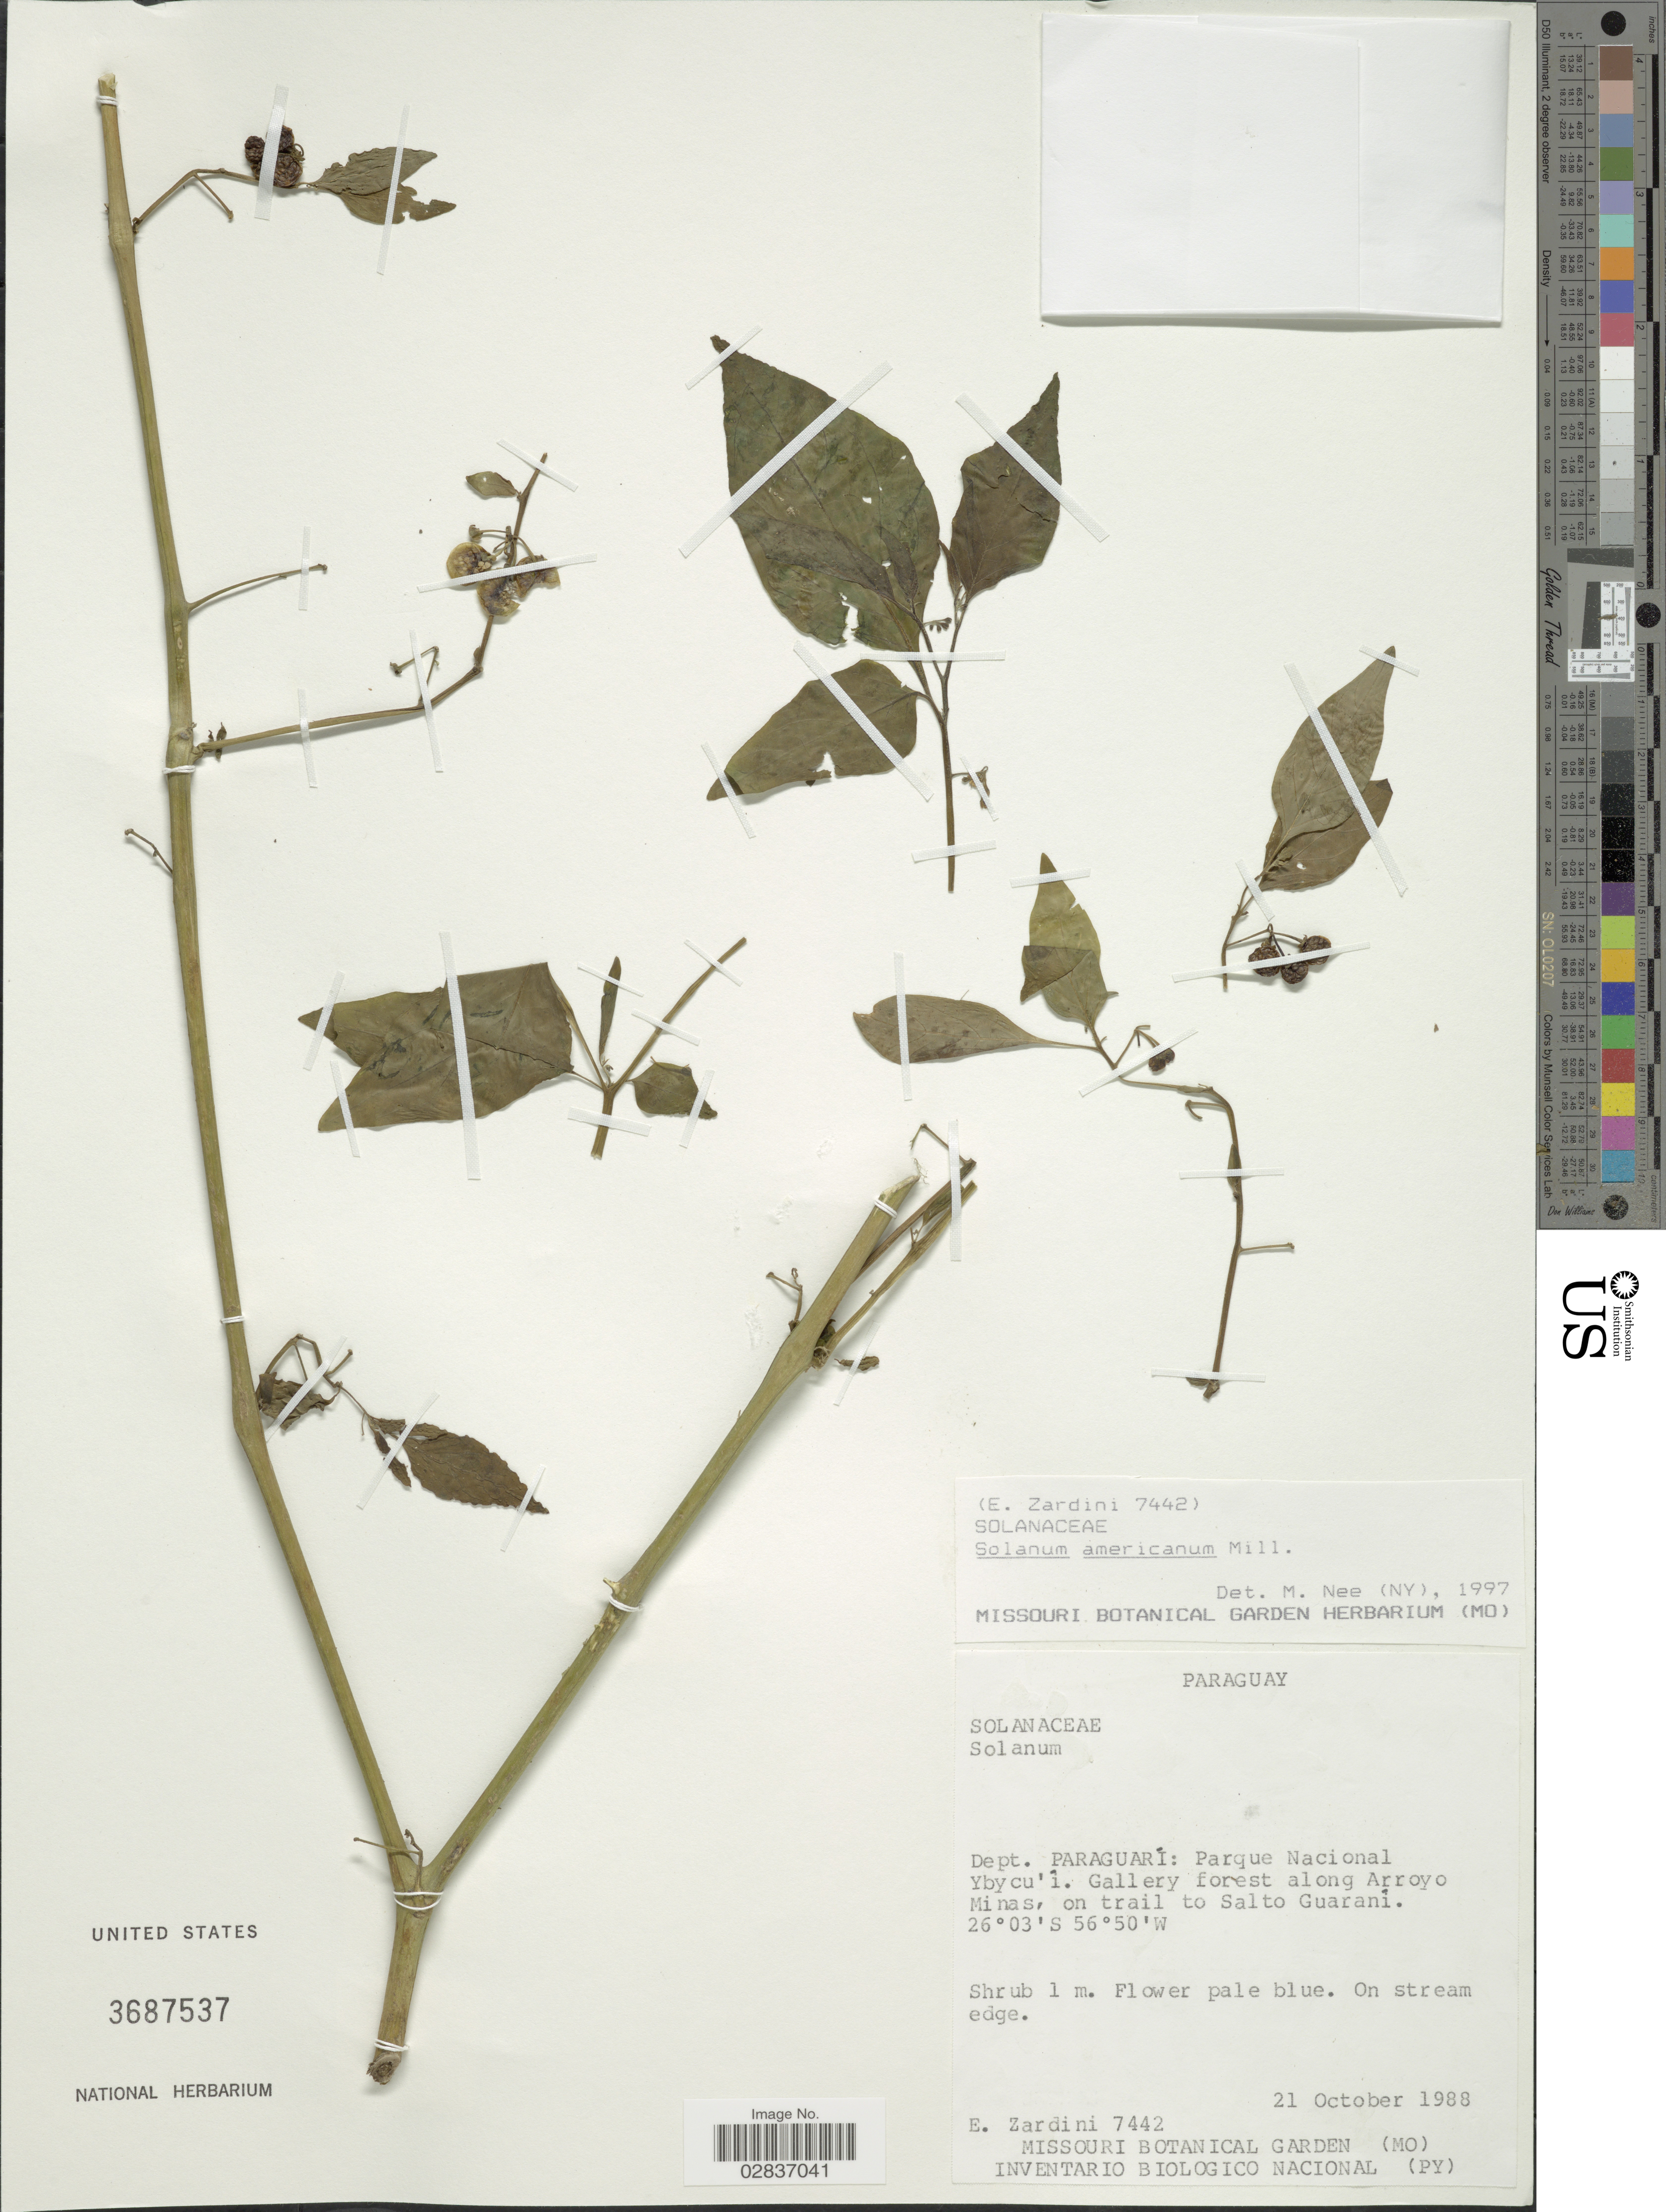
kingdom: Plantae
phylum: Tracheophyta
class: Magnoliopsida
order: Solanales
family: Solanaceae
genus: Solanum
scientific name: Solanum americanum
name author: Mill.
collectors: E. M. Zardini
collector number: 7442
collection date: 1988-10-21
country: Paraguay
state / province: Paraguari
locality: Dept. Paraguarí: Parque Nacional Ybycu'í. Gallery forest along Arroyo Minas, on trail to Salto Guarani.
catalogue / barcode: US 3687537